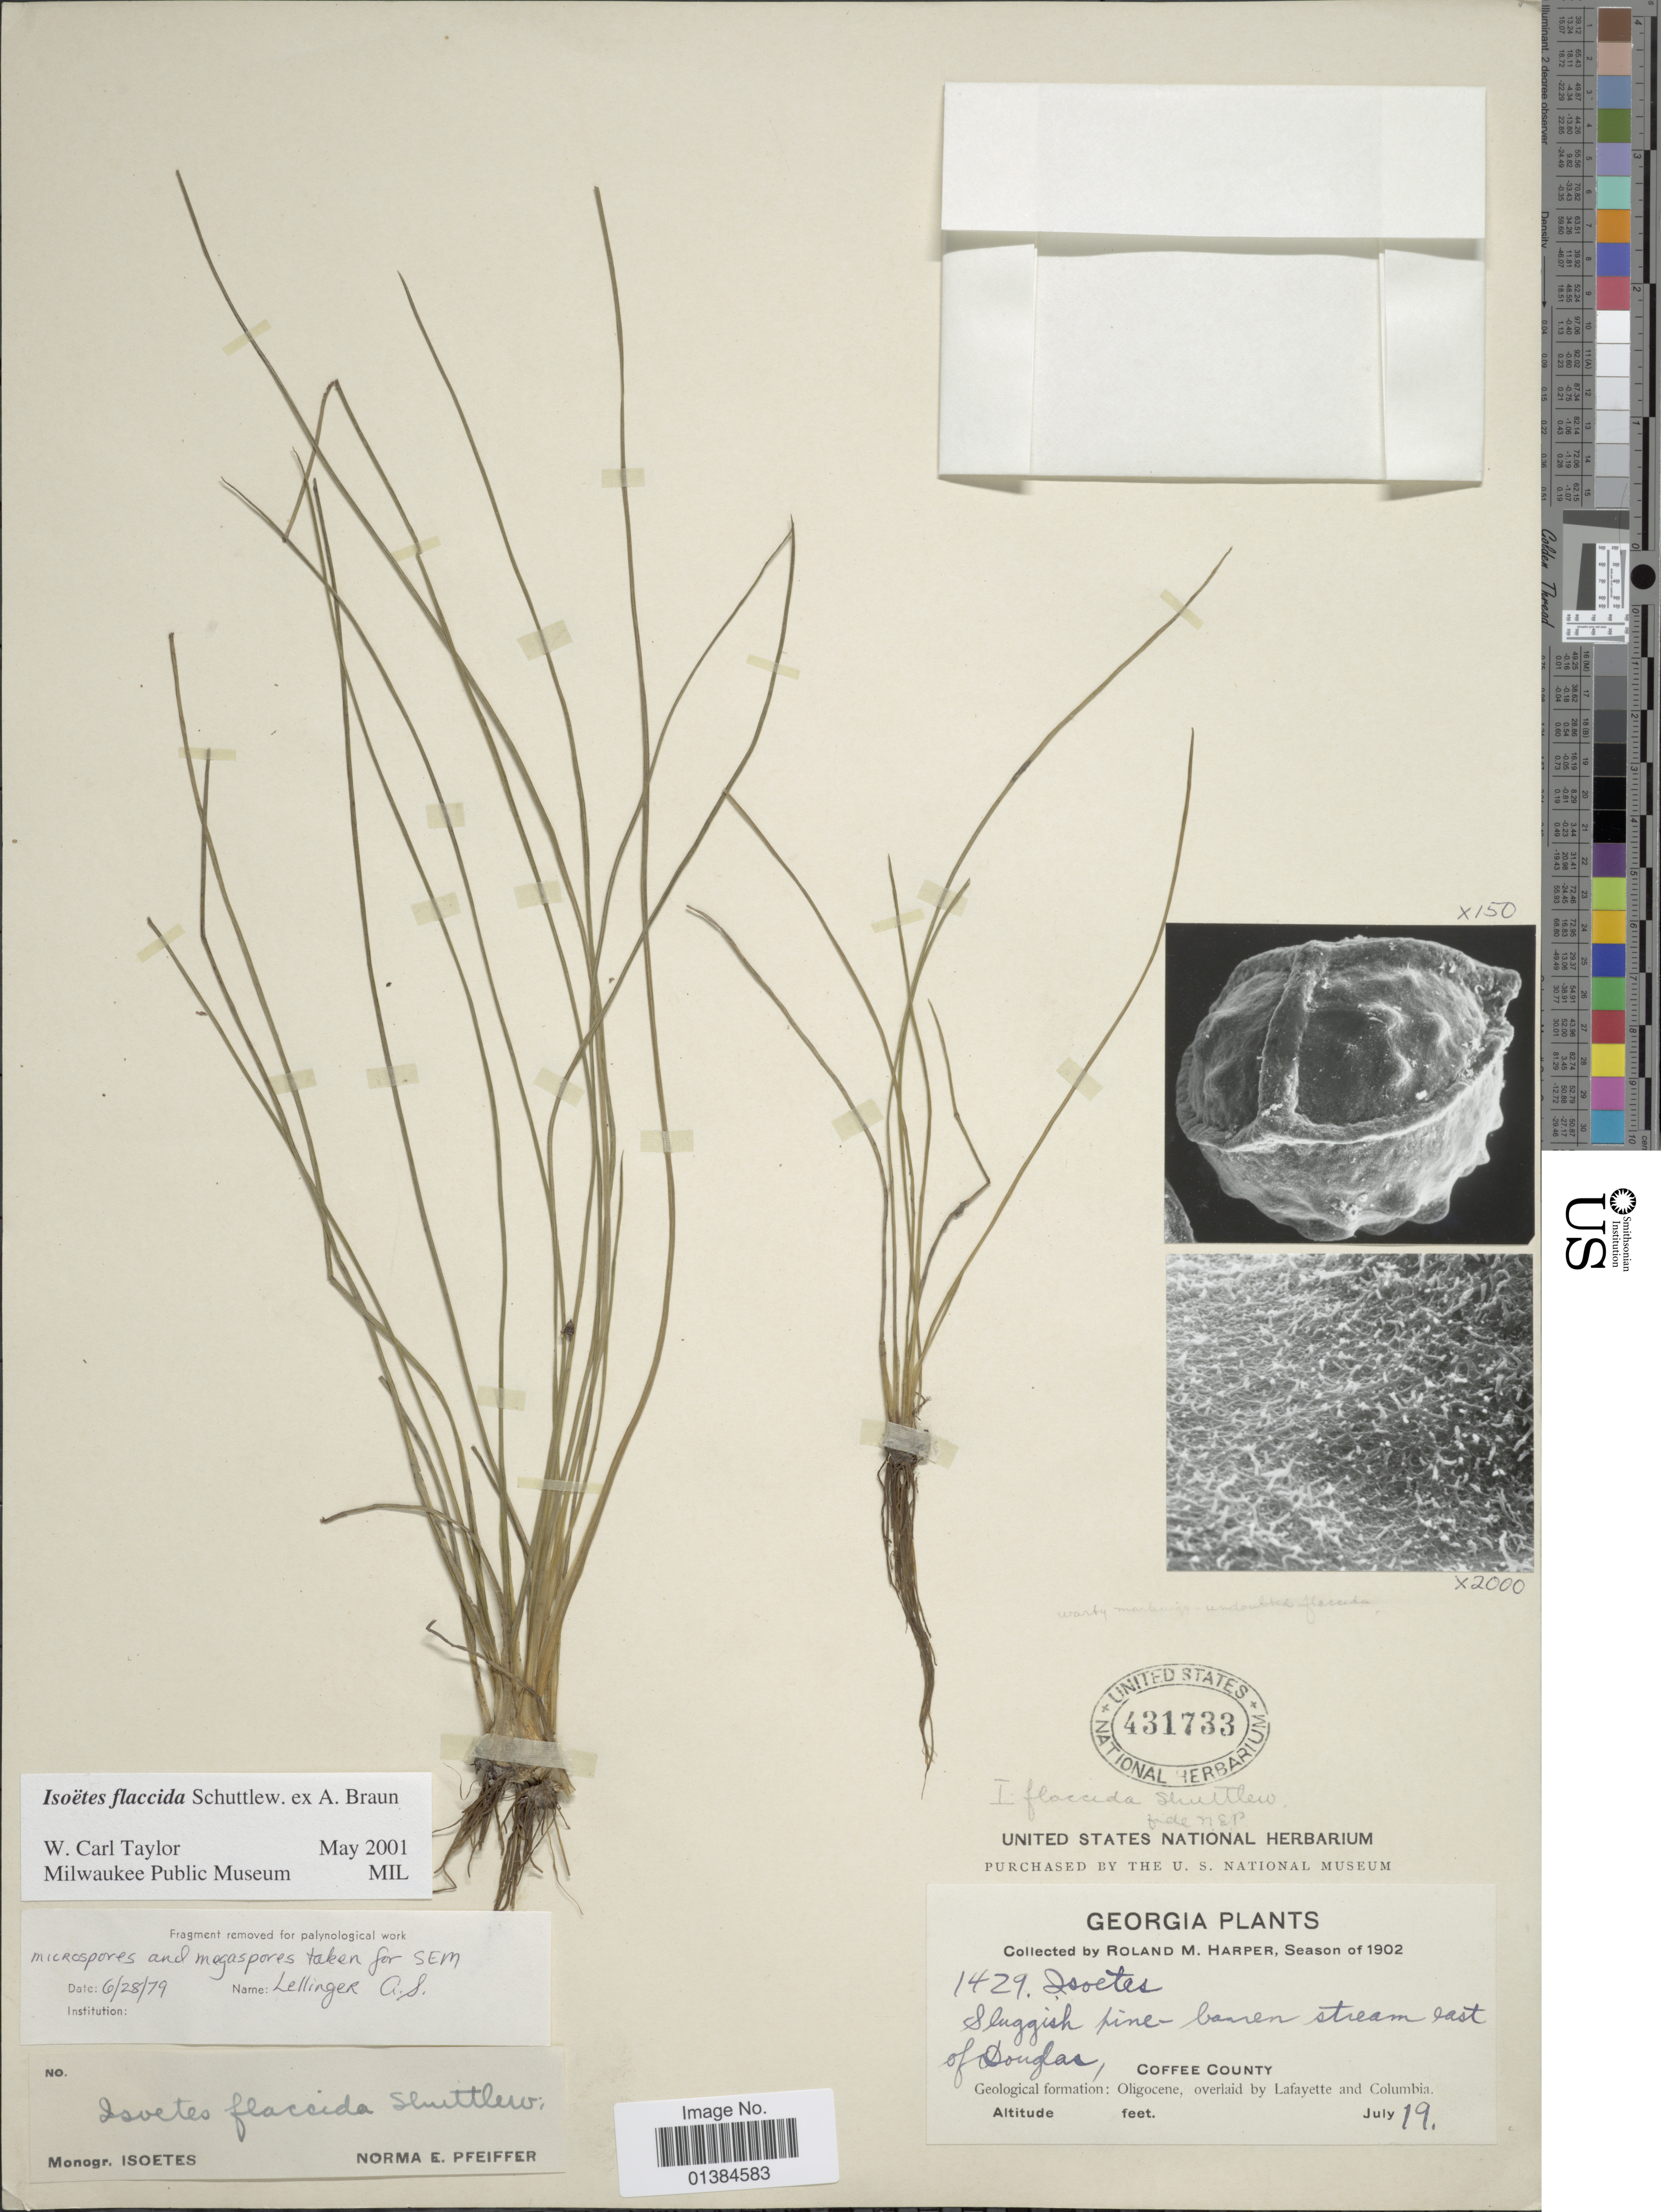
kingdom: Plantae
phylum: Tracheophyta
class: Lycopodiopsida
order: Isoetales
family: Isoetaceae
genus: Isoetes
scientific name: Isoetes flaccida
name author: Shuttlew. ex A. Braun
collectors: R. M. Harper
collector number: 1429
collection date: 1902-07-19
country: United States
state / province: Georgia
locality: Sluggish pine-barren stream east of Douglas, Coffee County. Geological formation: Oligocene, overlaid by Lafayette and Columbia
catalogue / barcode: US 431733